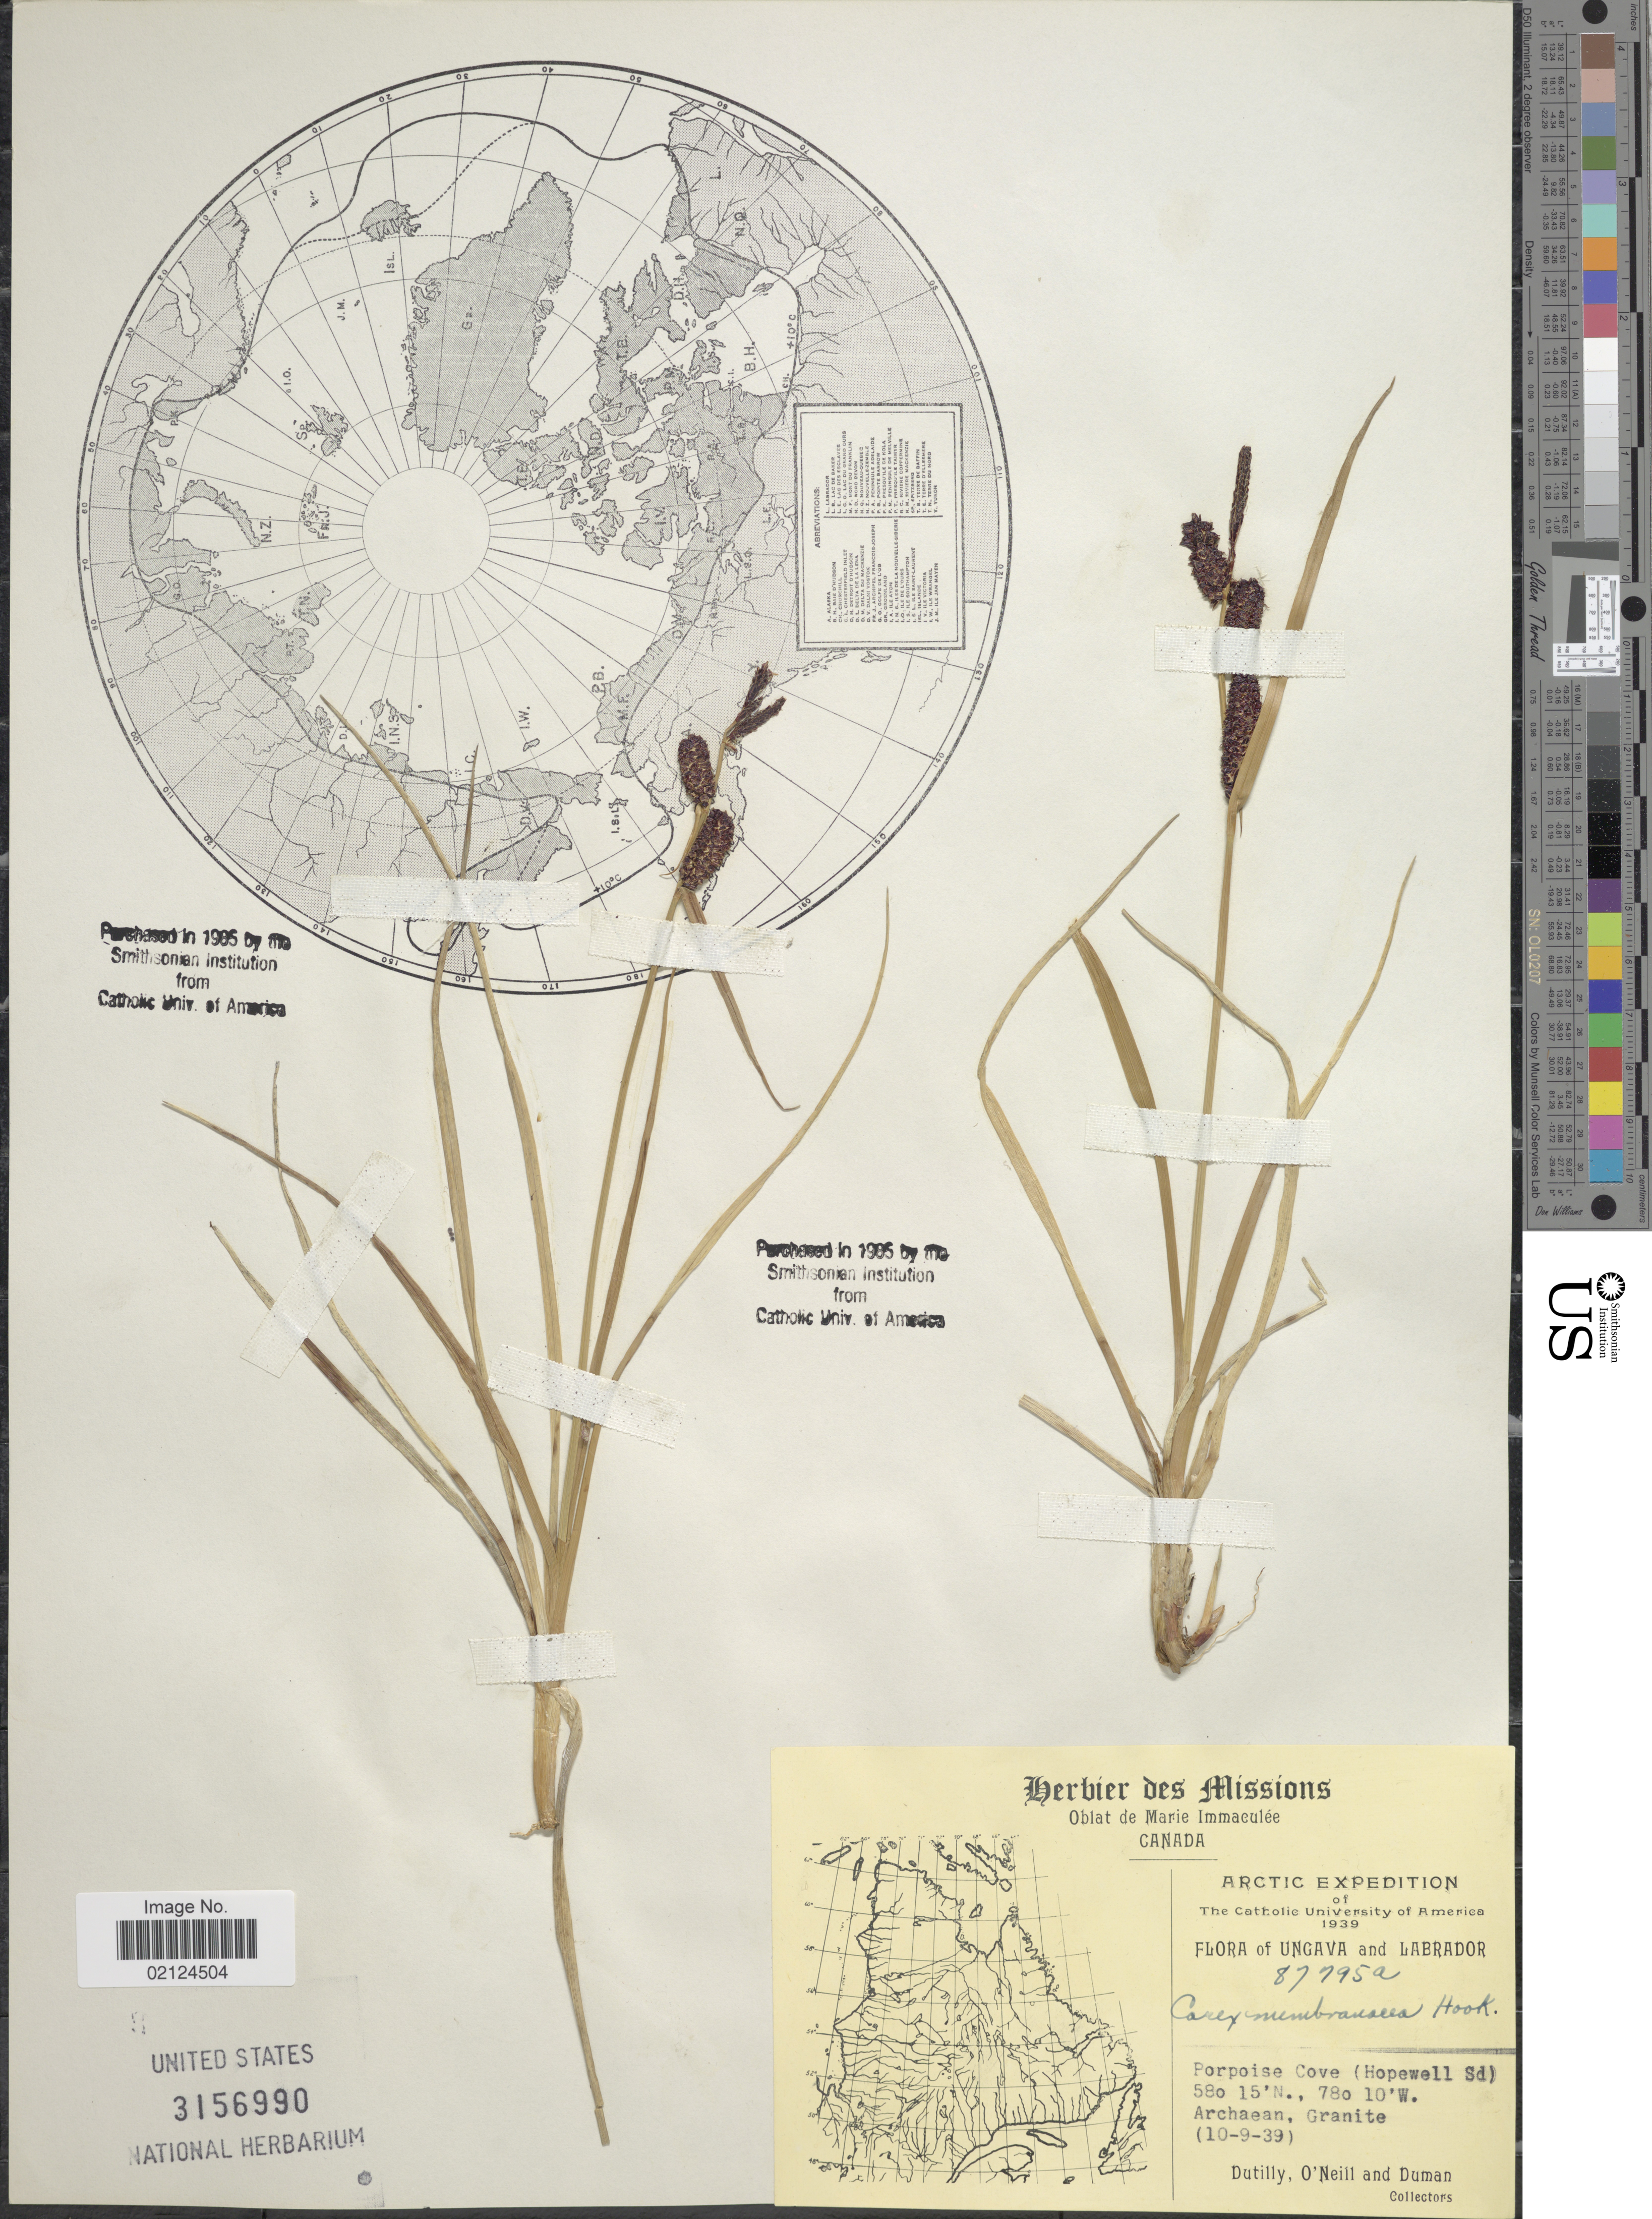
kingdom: Plantae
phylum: Tracheophyta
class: Liliopsida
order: Poales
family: Cyperaceae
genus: Carex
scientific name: Carex membranacea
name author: Hook.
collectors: -. Dutilly, O' Neill & -. Duman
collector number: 87795a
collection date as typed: Transcribed d/m/y: 10/9/39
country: Canada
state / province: Newfoundland and Labrador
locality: Ungava and Labrador, Porpoise Cove (Hopewell Sd). Arctic.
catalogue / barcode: US 3156990